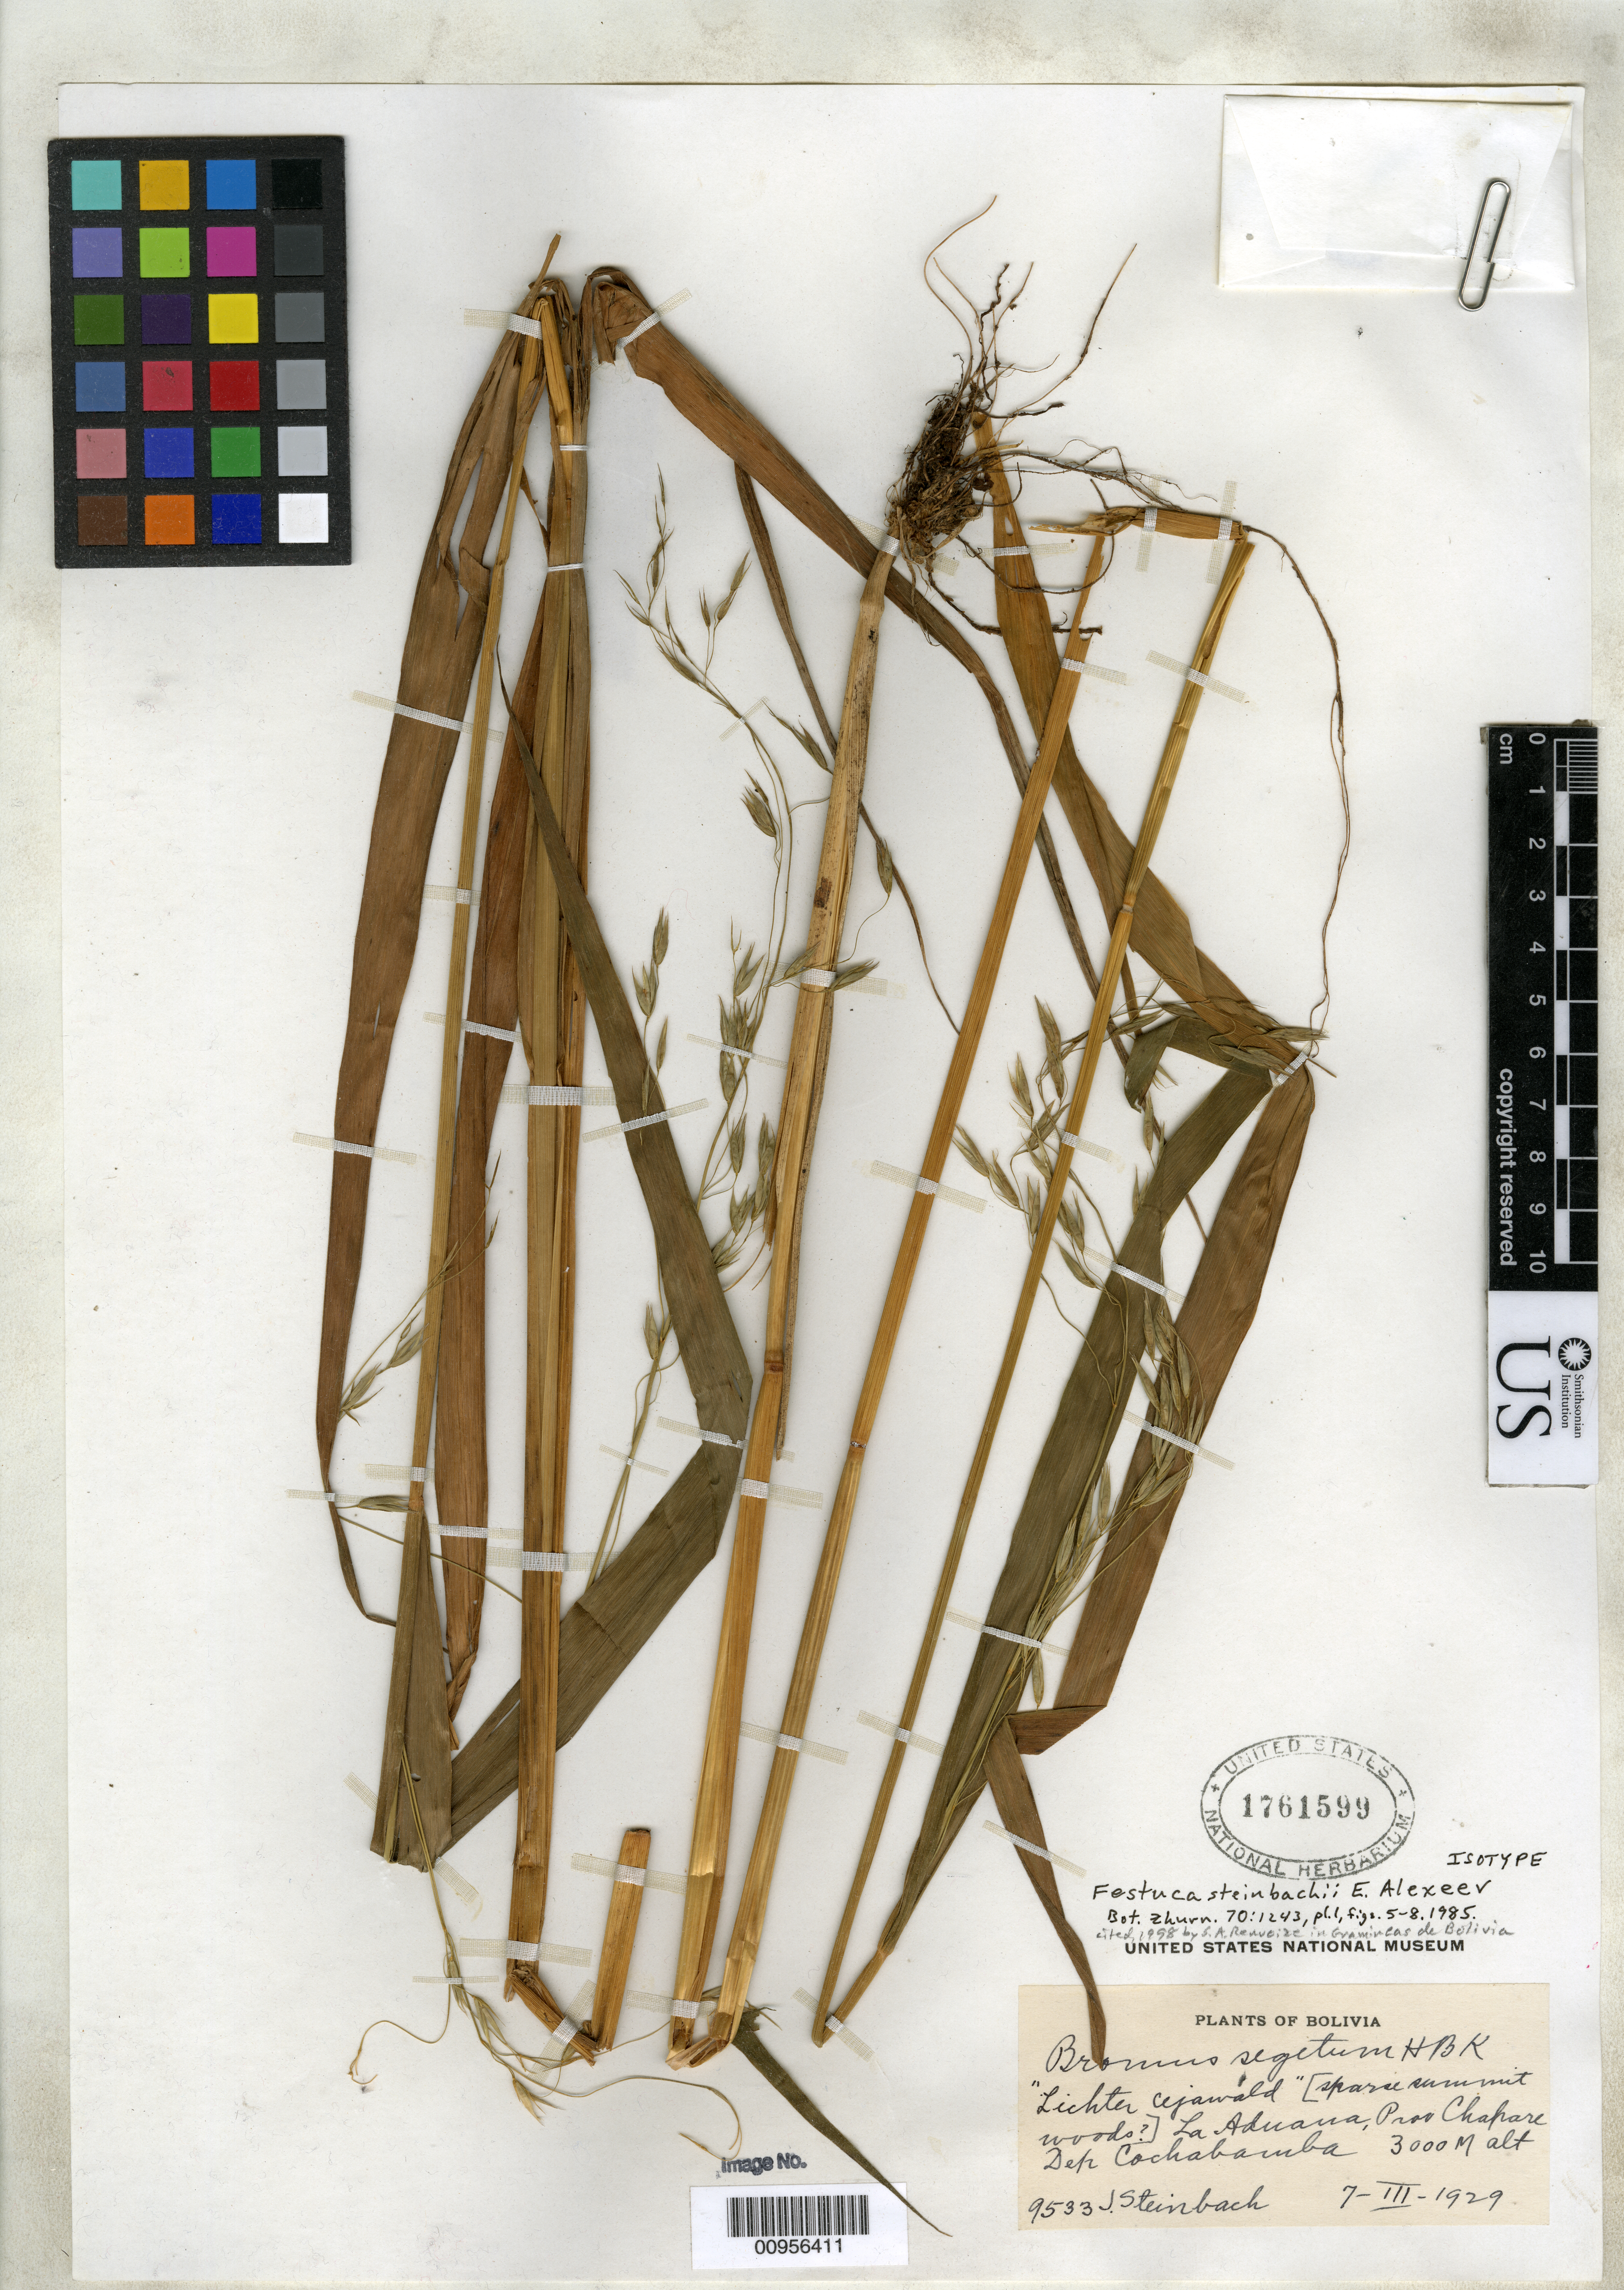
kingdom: Plantae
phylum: Tracheophyta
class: Liliopsida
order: Poales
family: Poaceae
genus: Festuca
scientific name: Festuca steinbachii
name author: E.B. Alexeev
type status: Isotype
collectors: J. Steinbach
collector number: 9533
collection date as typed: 07 Mar 1929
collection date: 1929-03-07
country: Bolivia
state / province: Cochabamba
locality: La Aduana, Prov. Chapare, Dept. Cochabamba.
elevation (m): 3000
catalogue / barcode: US 1761599